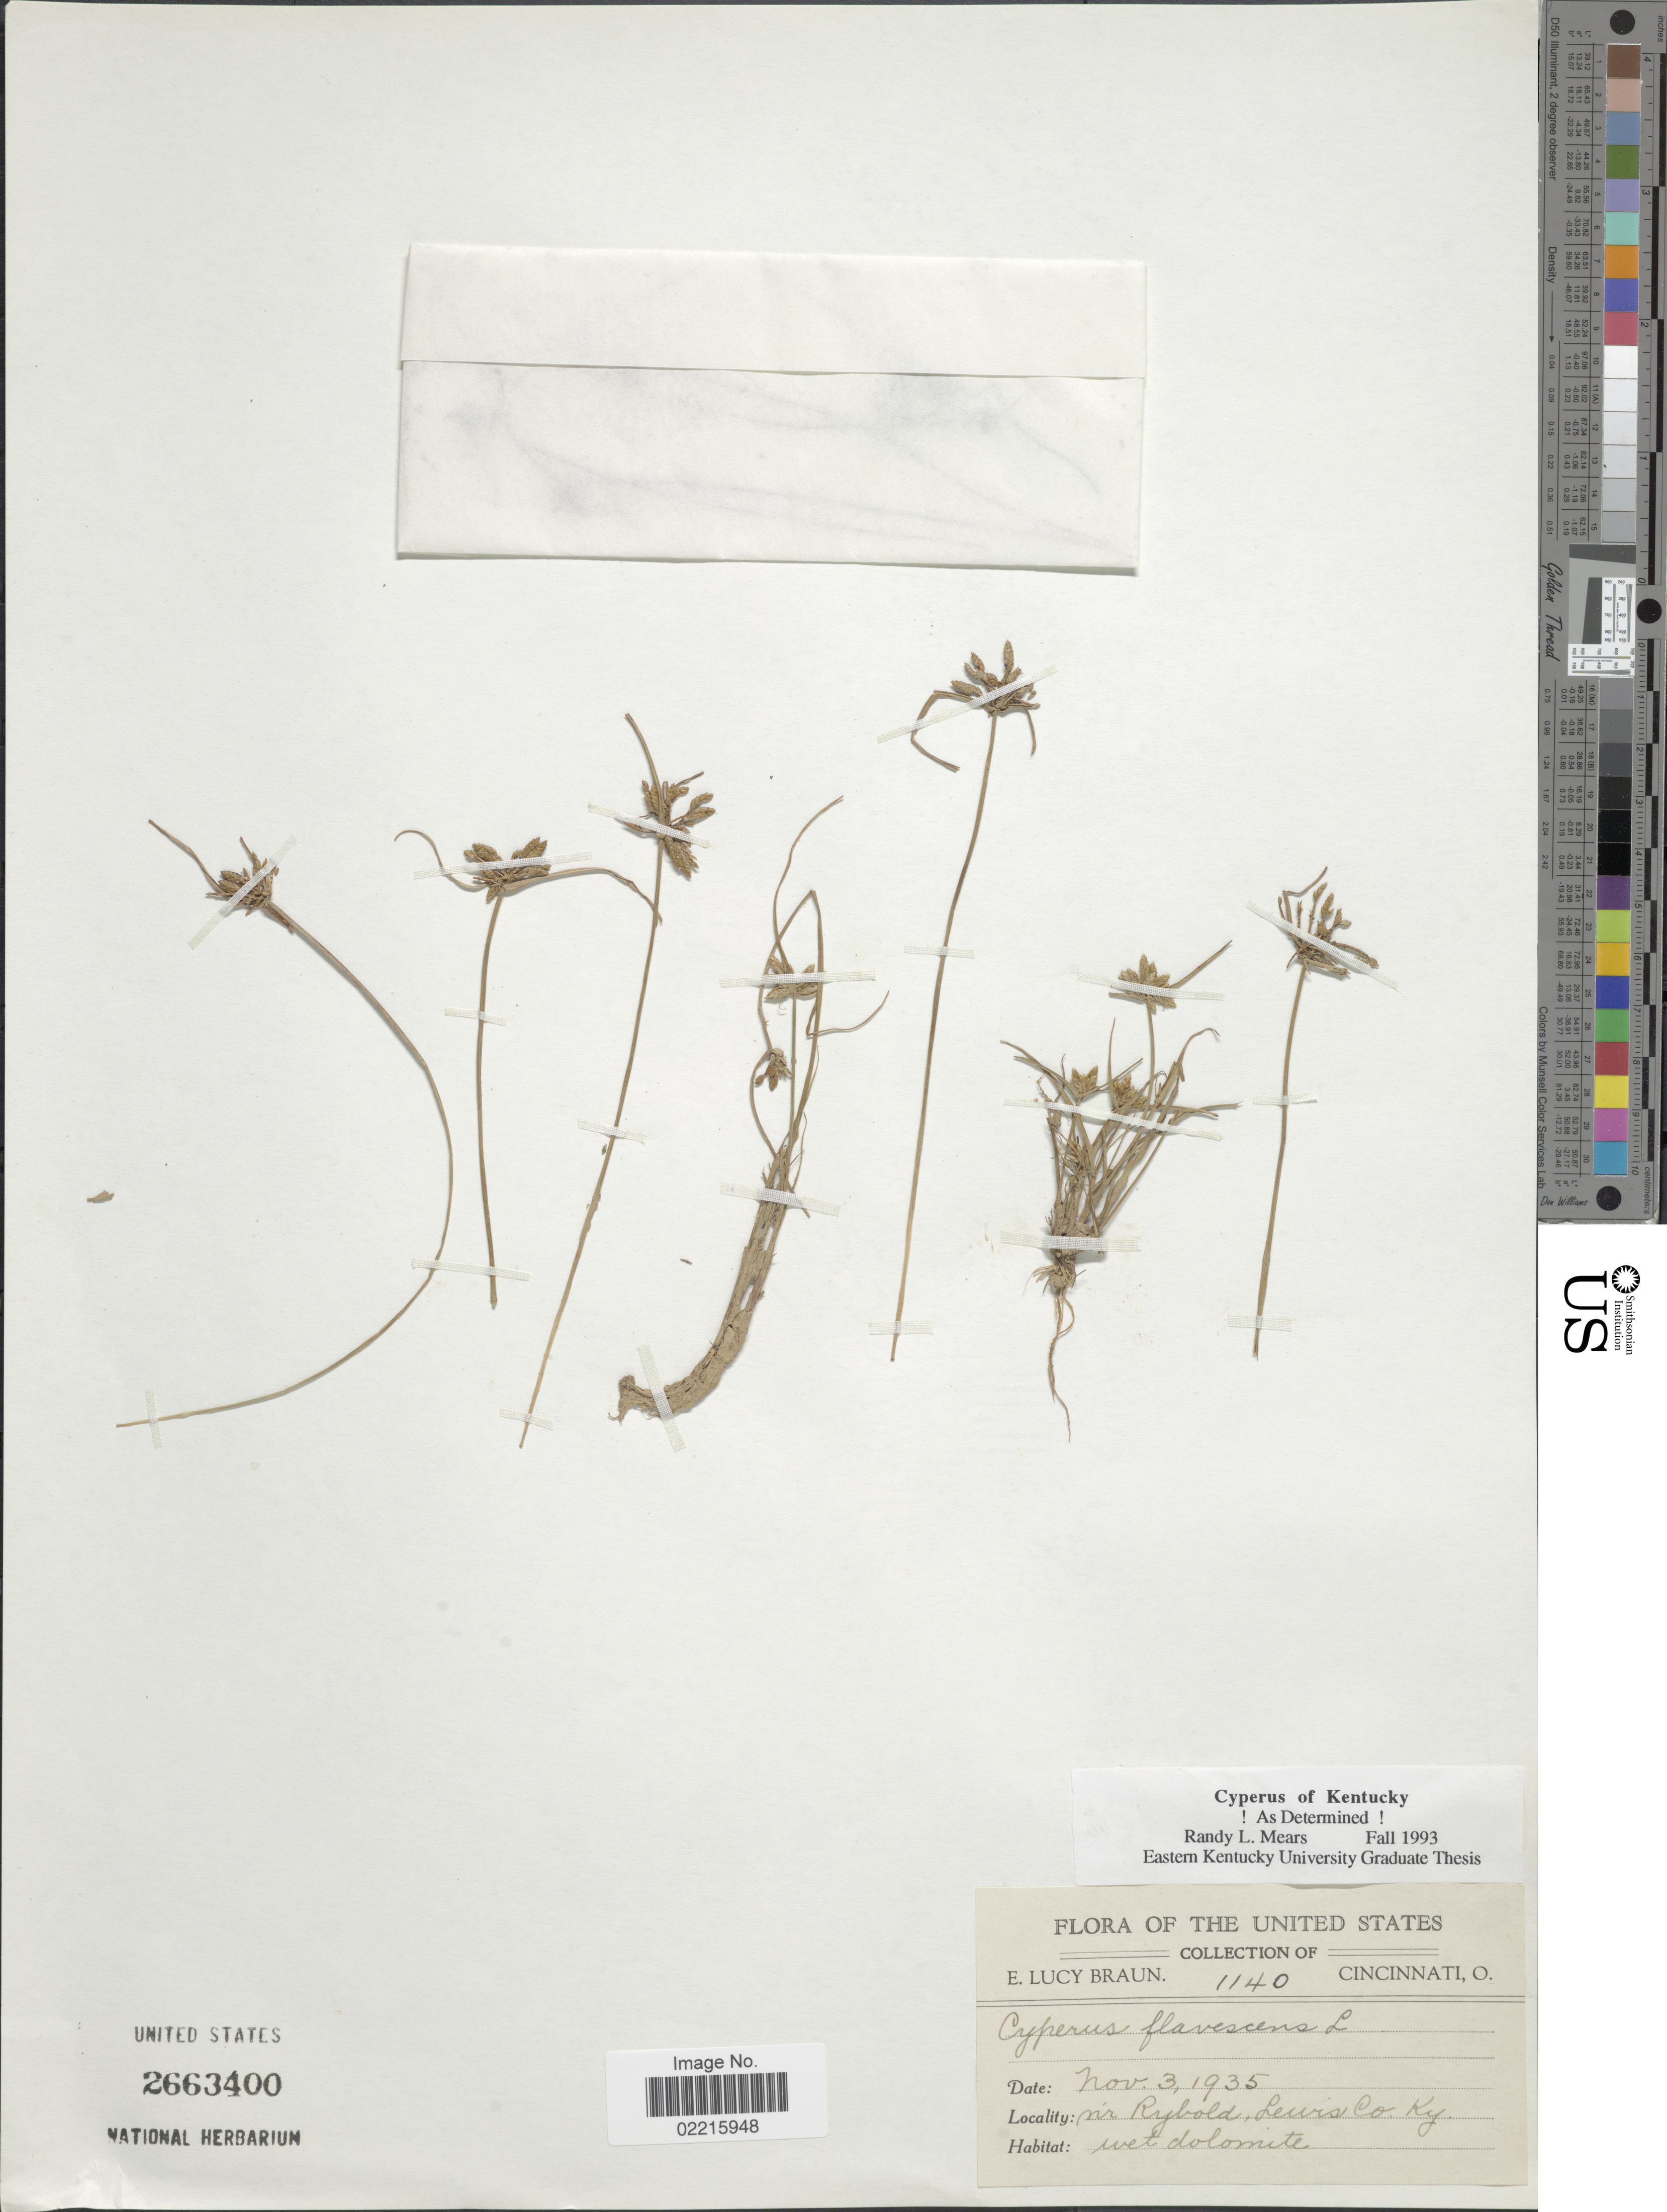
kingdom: Plantae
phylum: Tracheophyta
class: Liliopsida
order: Poales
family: Cyperaceae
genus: Cyperus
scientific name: Cyperus flavescens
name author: L.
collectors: E. L. Braun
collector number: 1140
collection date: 1935-11-03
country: United States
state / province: Kentucky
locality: Nr. Rybold, Lewis Co., Ky.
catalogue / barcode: US 2663400